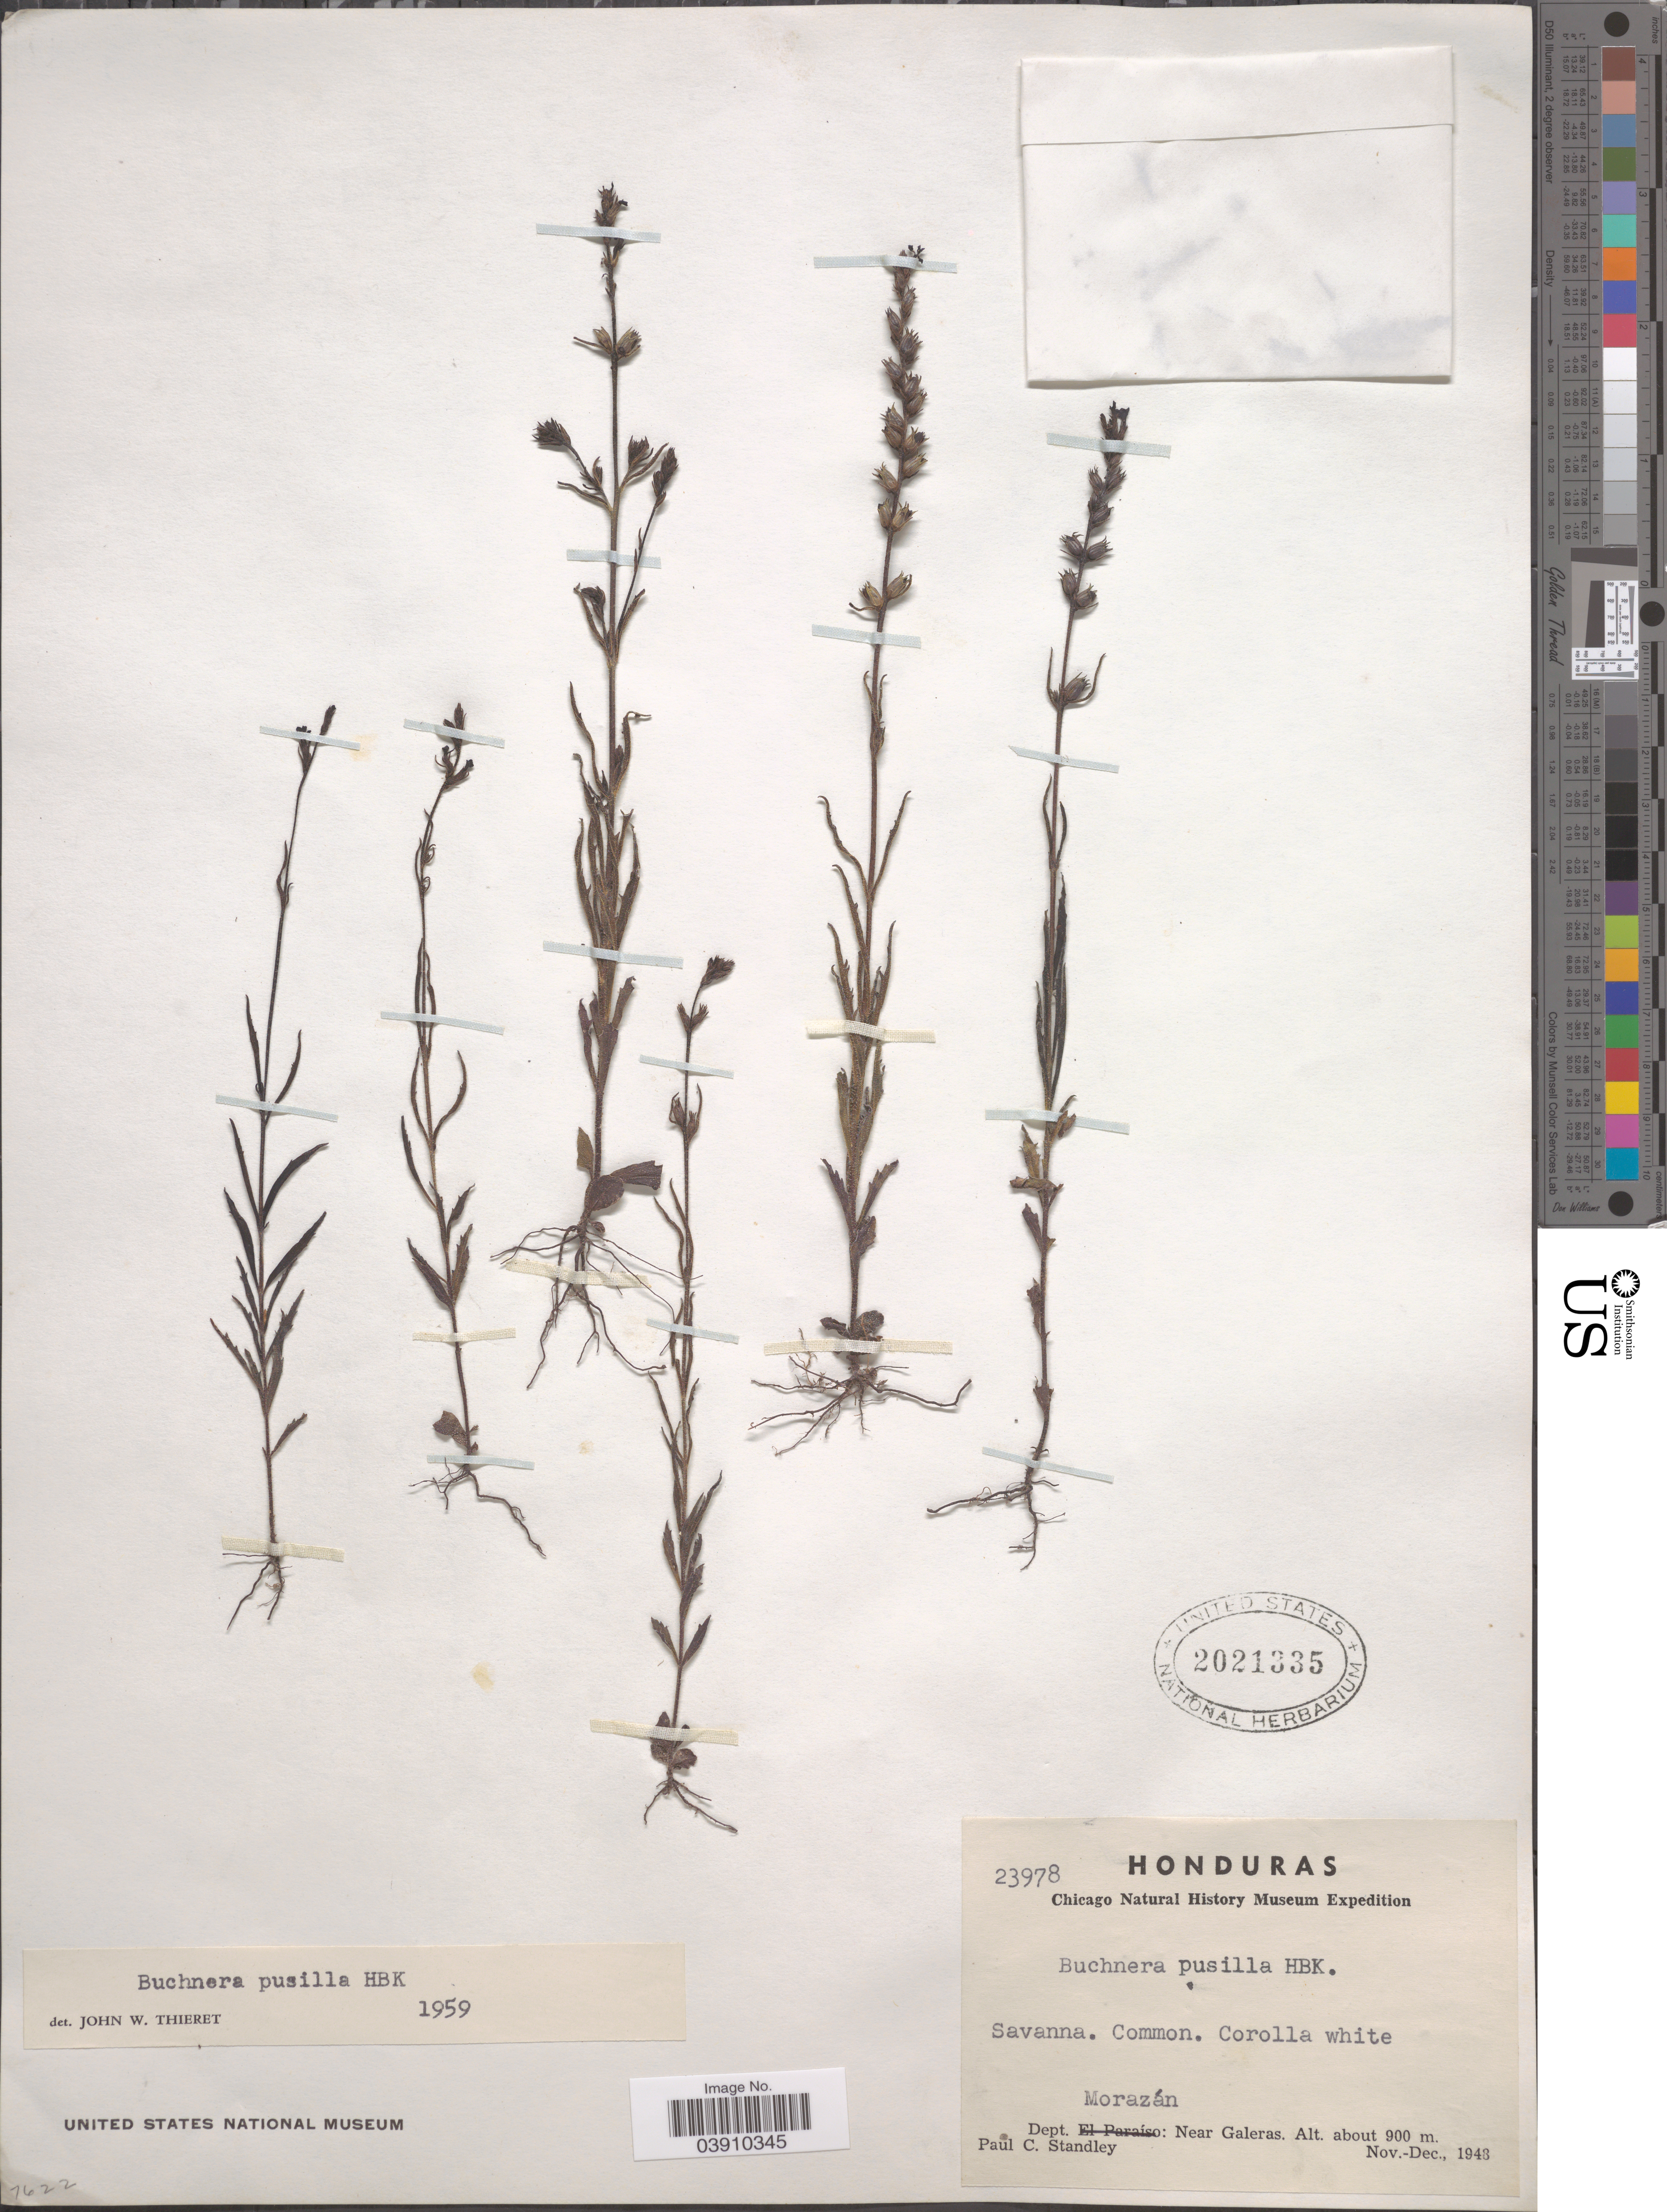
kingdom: Plantae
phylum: Tracheophyta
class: Magnoliopsida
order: Lamiales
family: Orobanchaceae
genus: Buchnera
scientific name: Buchnera pusilla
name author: Kunth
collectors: P. C. Standley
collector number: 23978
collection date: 1943-11/1943-12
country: Honduras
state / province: Fco. Morazán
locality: Dept. Morazán: Near Galeras.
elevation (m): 900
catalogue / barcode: US 2021335